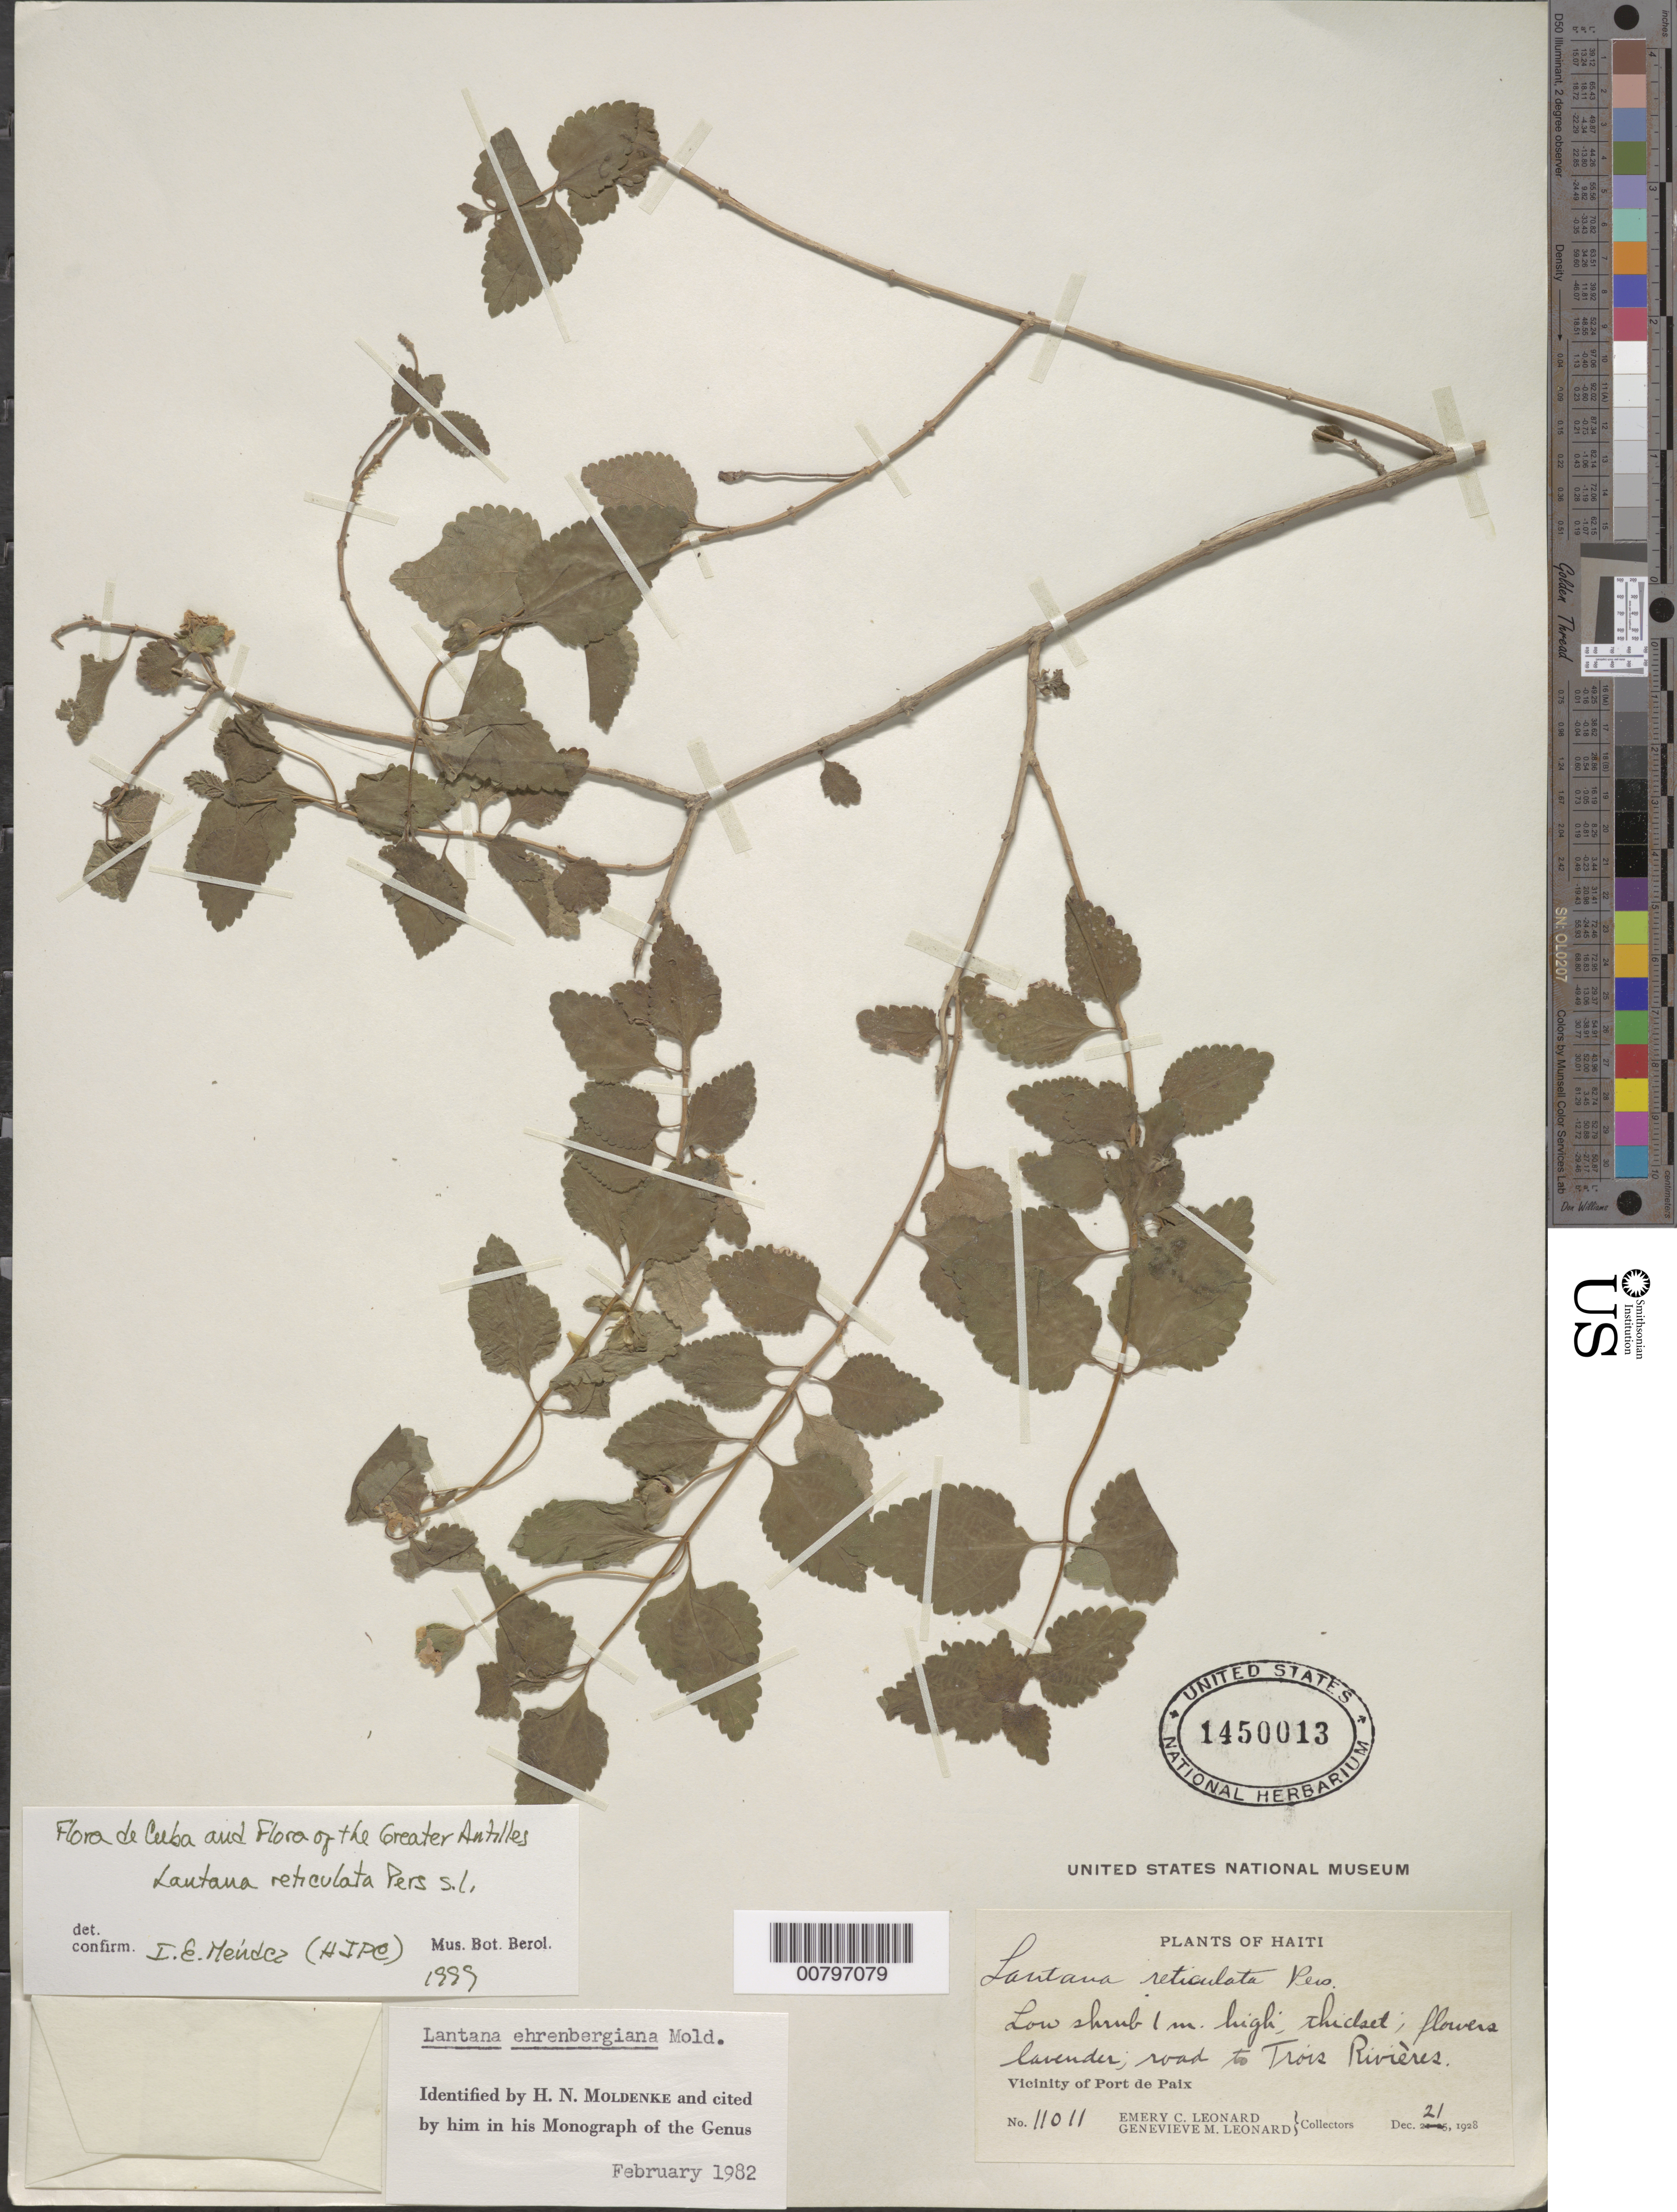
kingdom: Plantae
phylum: Tracheophyta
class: Magnoliopsida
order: Lamiales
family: Verbenaceae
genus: Lantana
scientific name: Lantana reticulata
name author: Pers.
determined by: Méndez, Isidro E., (HIPC)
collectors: E. C. Leonard & G. M. Leonard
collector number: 11011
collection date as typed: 21 Dec 1928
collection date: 1928-12-21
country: Haiti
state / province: Nord-Ouest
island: Hispaniola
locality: Vicinity of Port de Paix, road to Trois Rivières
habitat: In thickets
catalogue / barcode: US 1450013